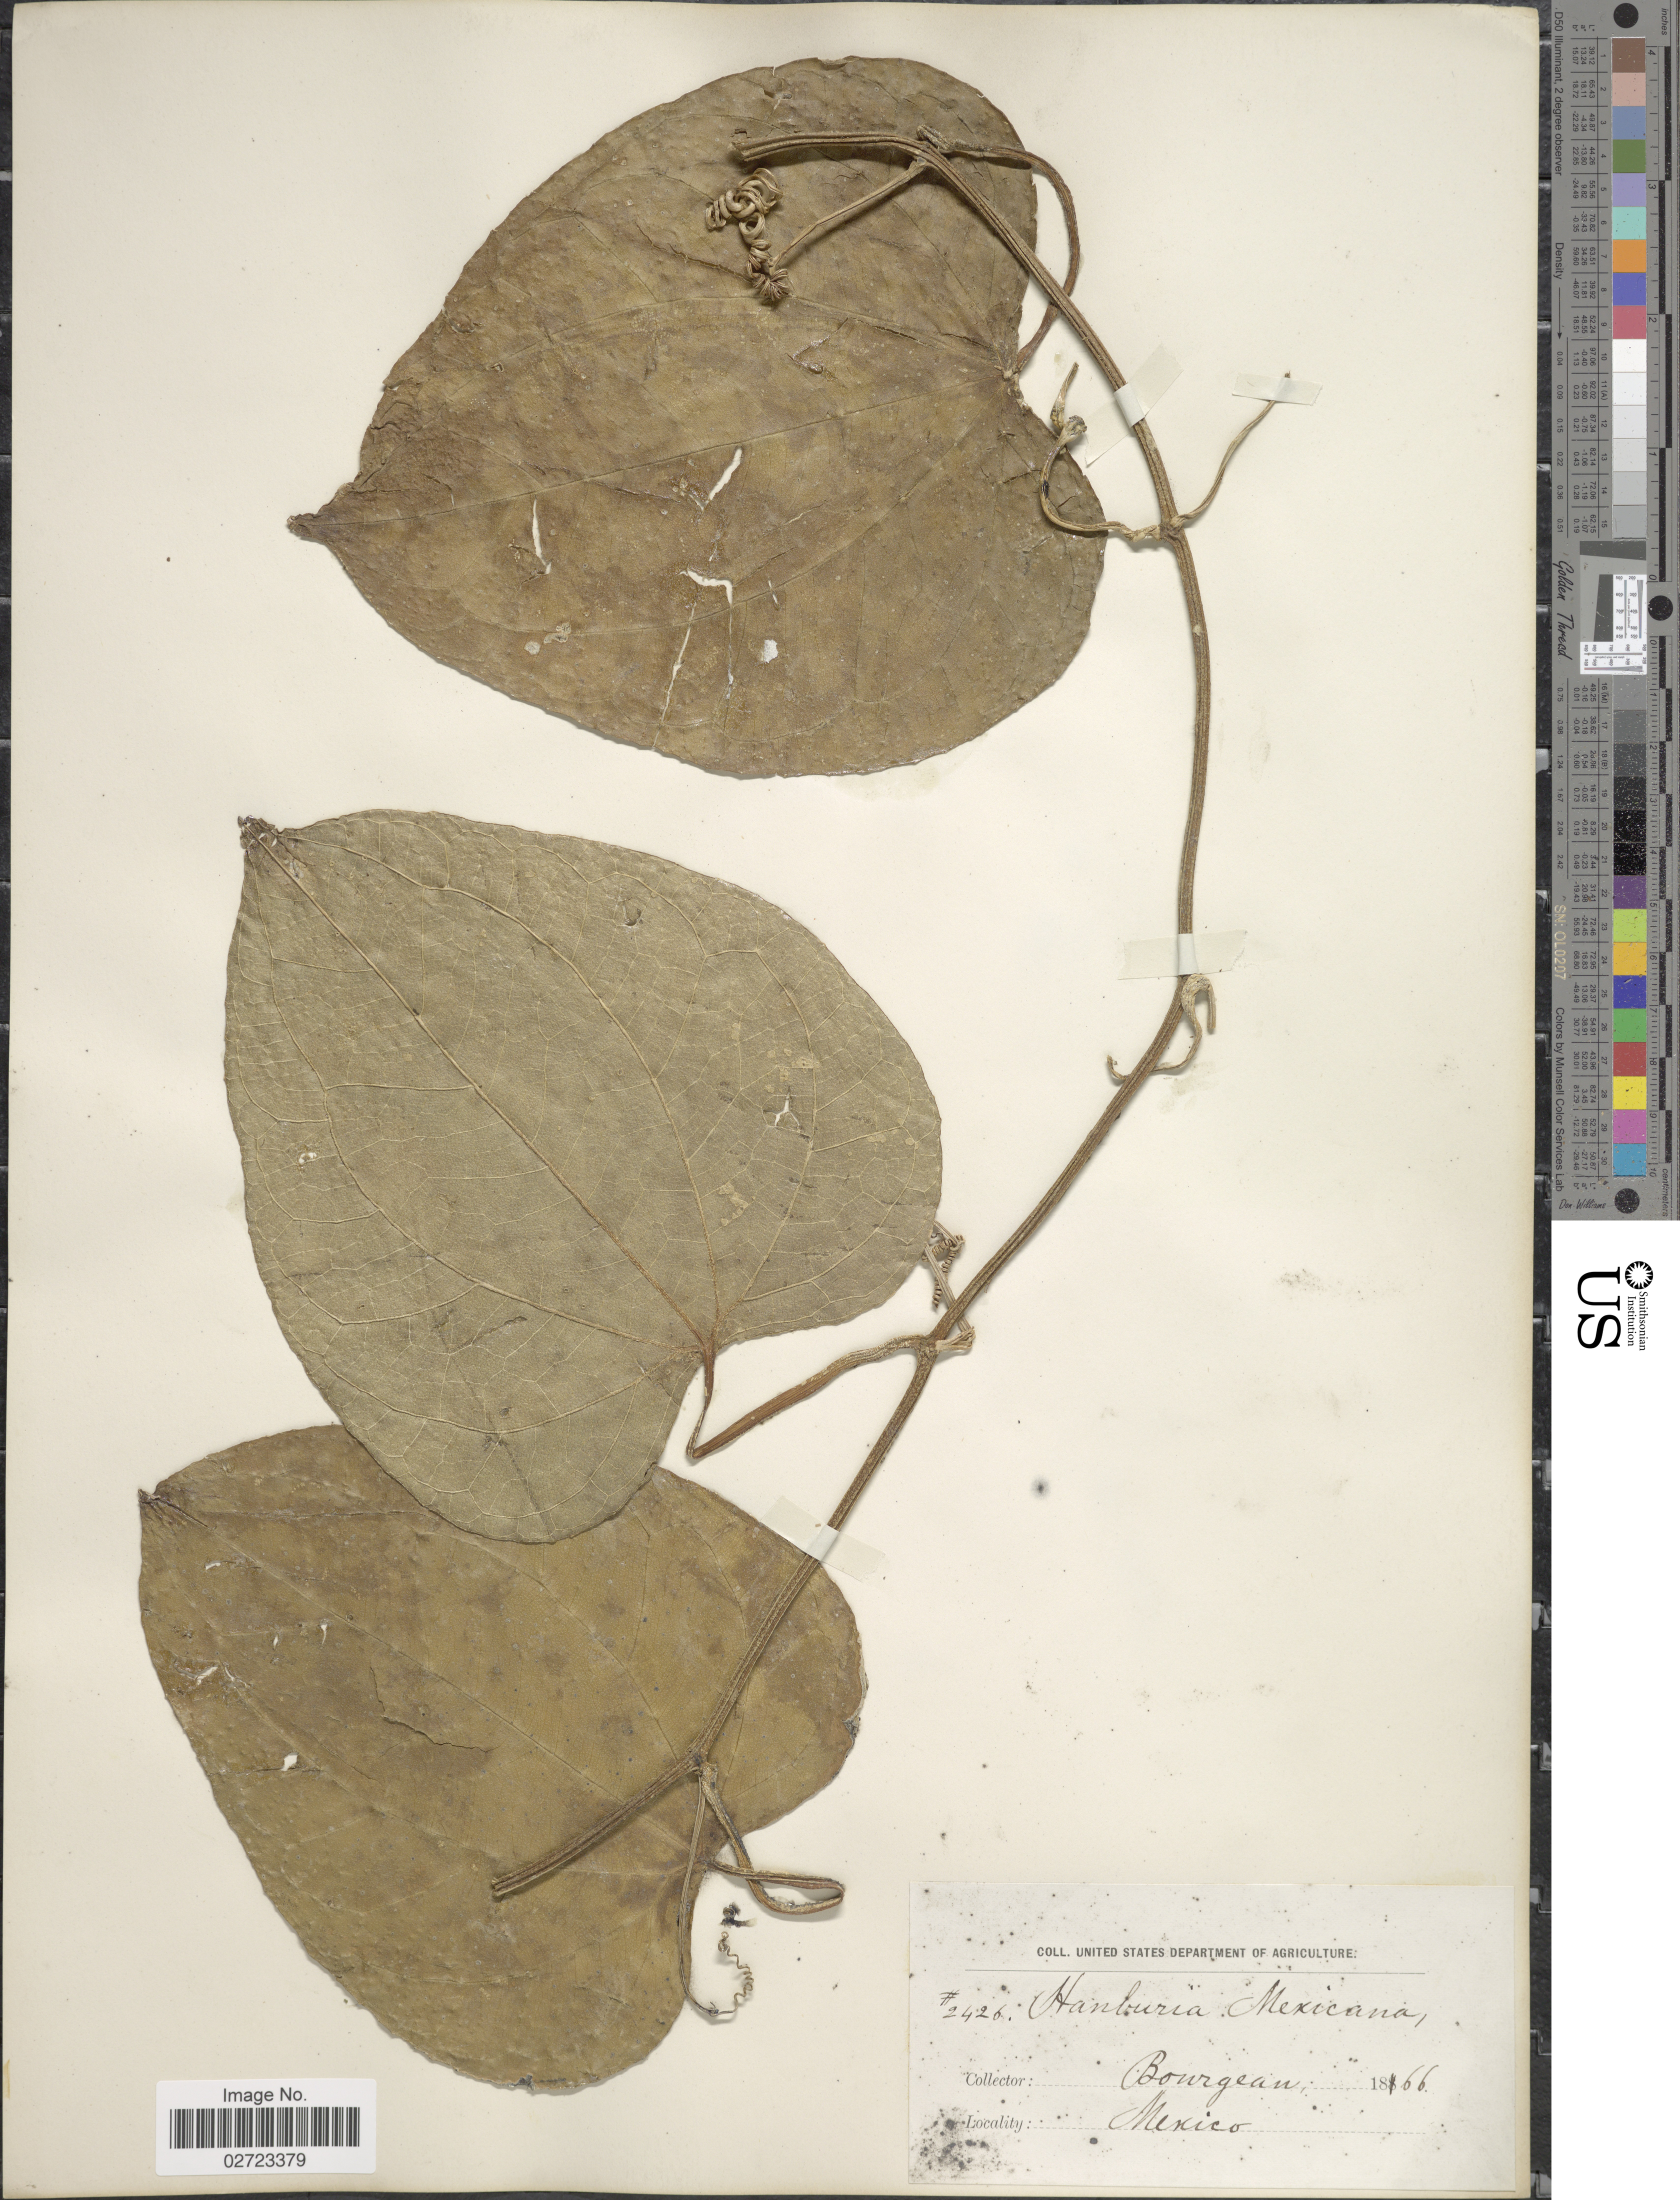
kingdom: Plantae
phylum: Tracheophyta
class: Magnoliopsida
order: Cucurbitales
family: Cucurbitaceae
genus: Hanburia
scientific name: Hanburia mexicana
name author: Seem.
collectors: -. Bourgeau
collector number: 2426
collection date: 1866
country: Mexico